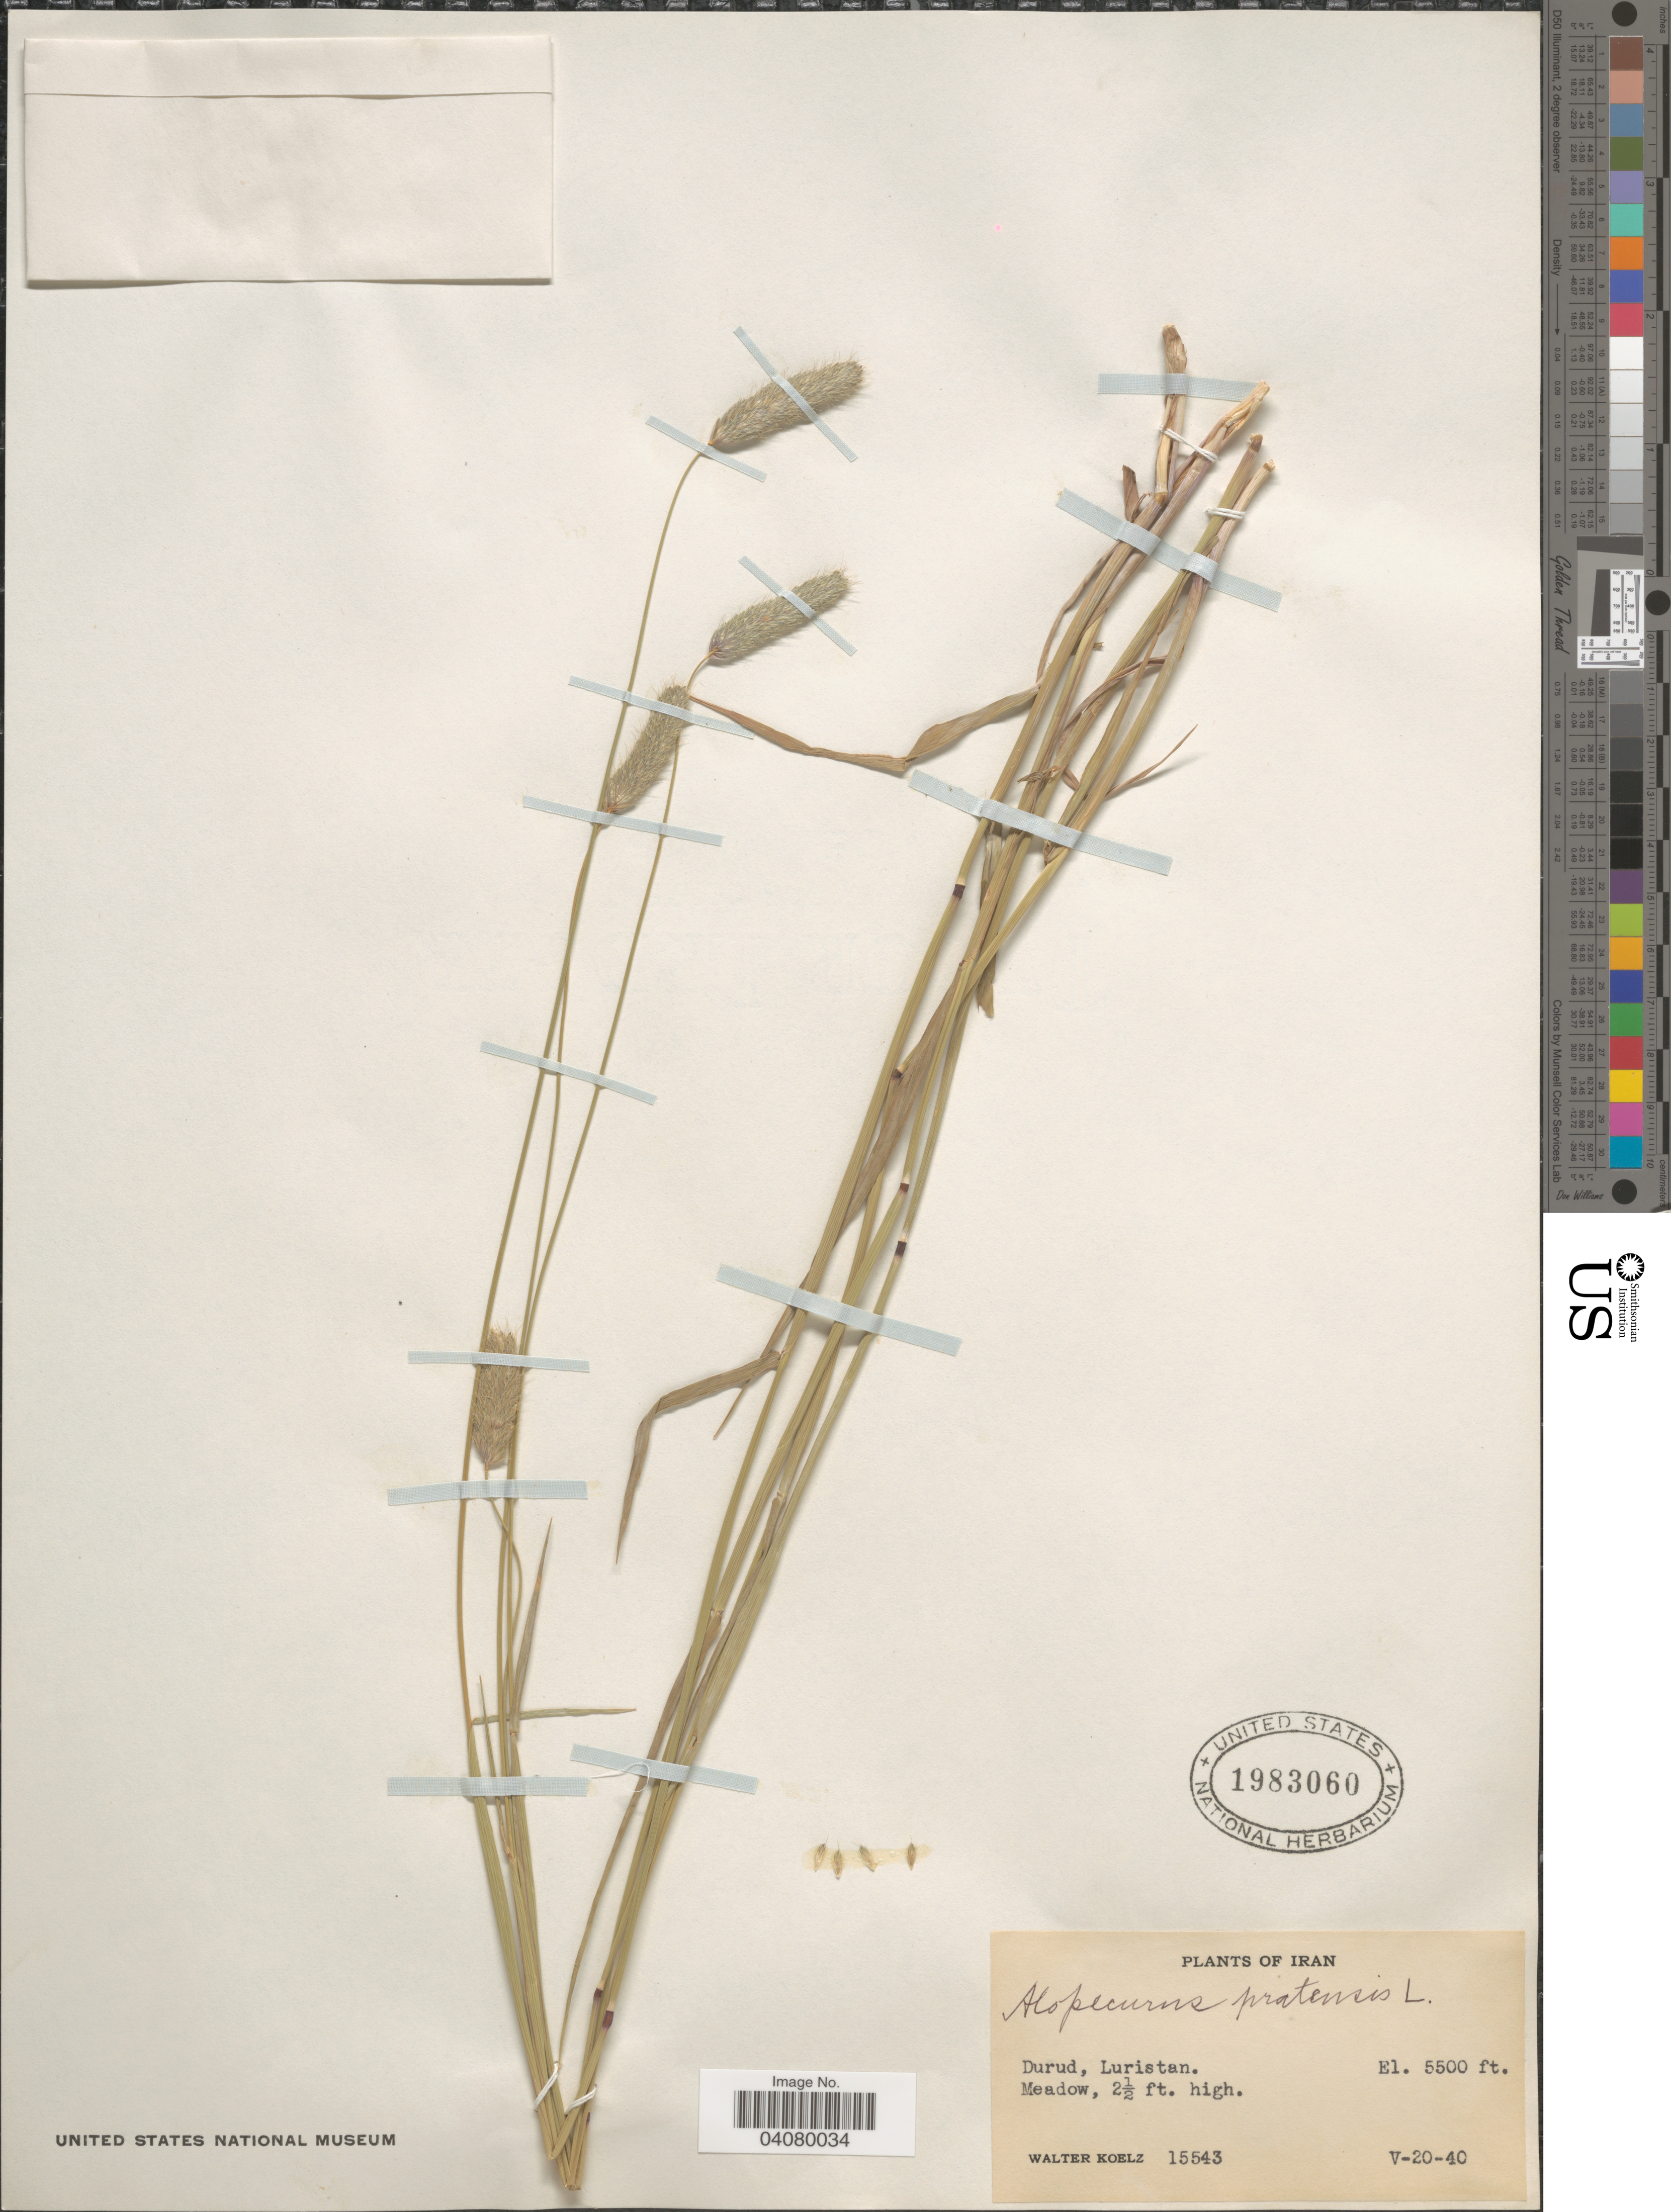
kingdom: Plantae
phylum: Tracheophyta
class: Liliopsida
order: Poales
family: Poaceae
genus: Alopecurus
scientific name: Alopecurus pratensis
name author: L.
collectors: W. N. Koelz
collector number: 15543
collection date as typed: Transcribed d/m/y: 20/5/40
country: Iran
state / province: Hormozgan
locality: Durud, Luristan.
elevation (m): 1676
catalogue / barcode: US 1983060